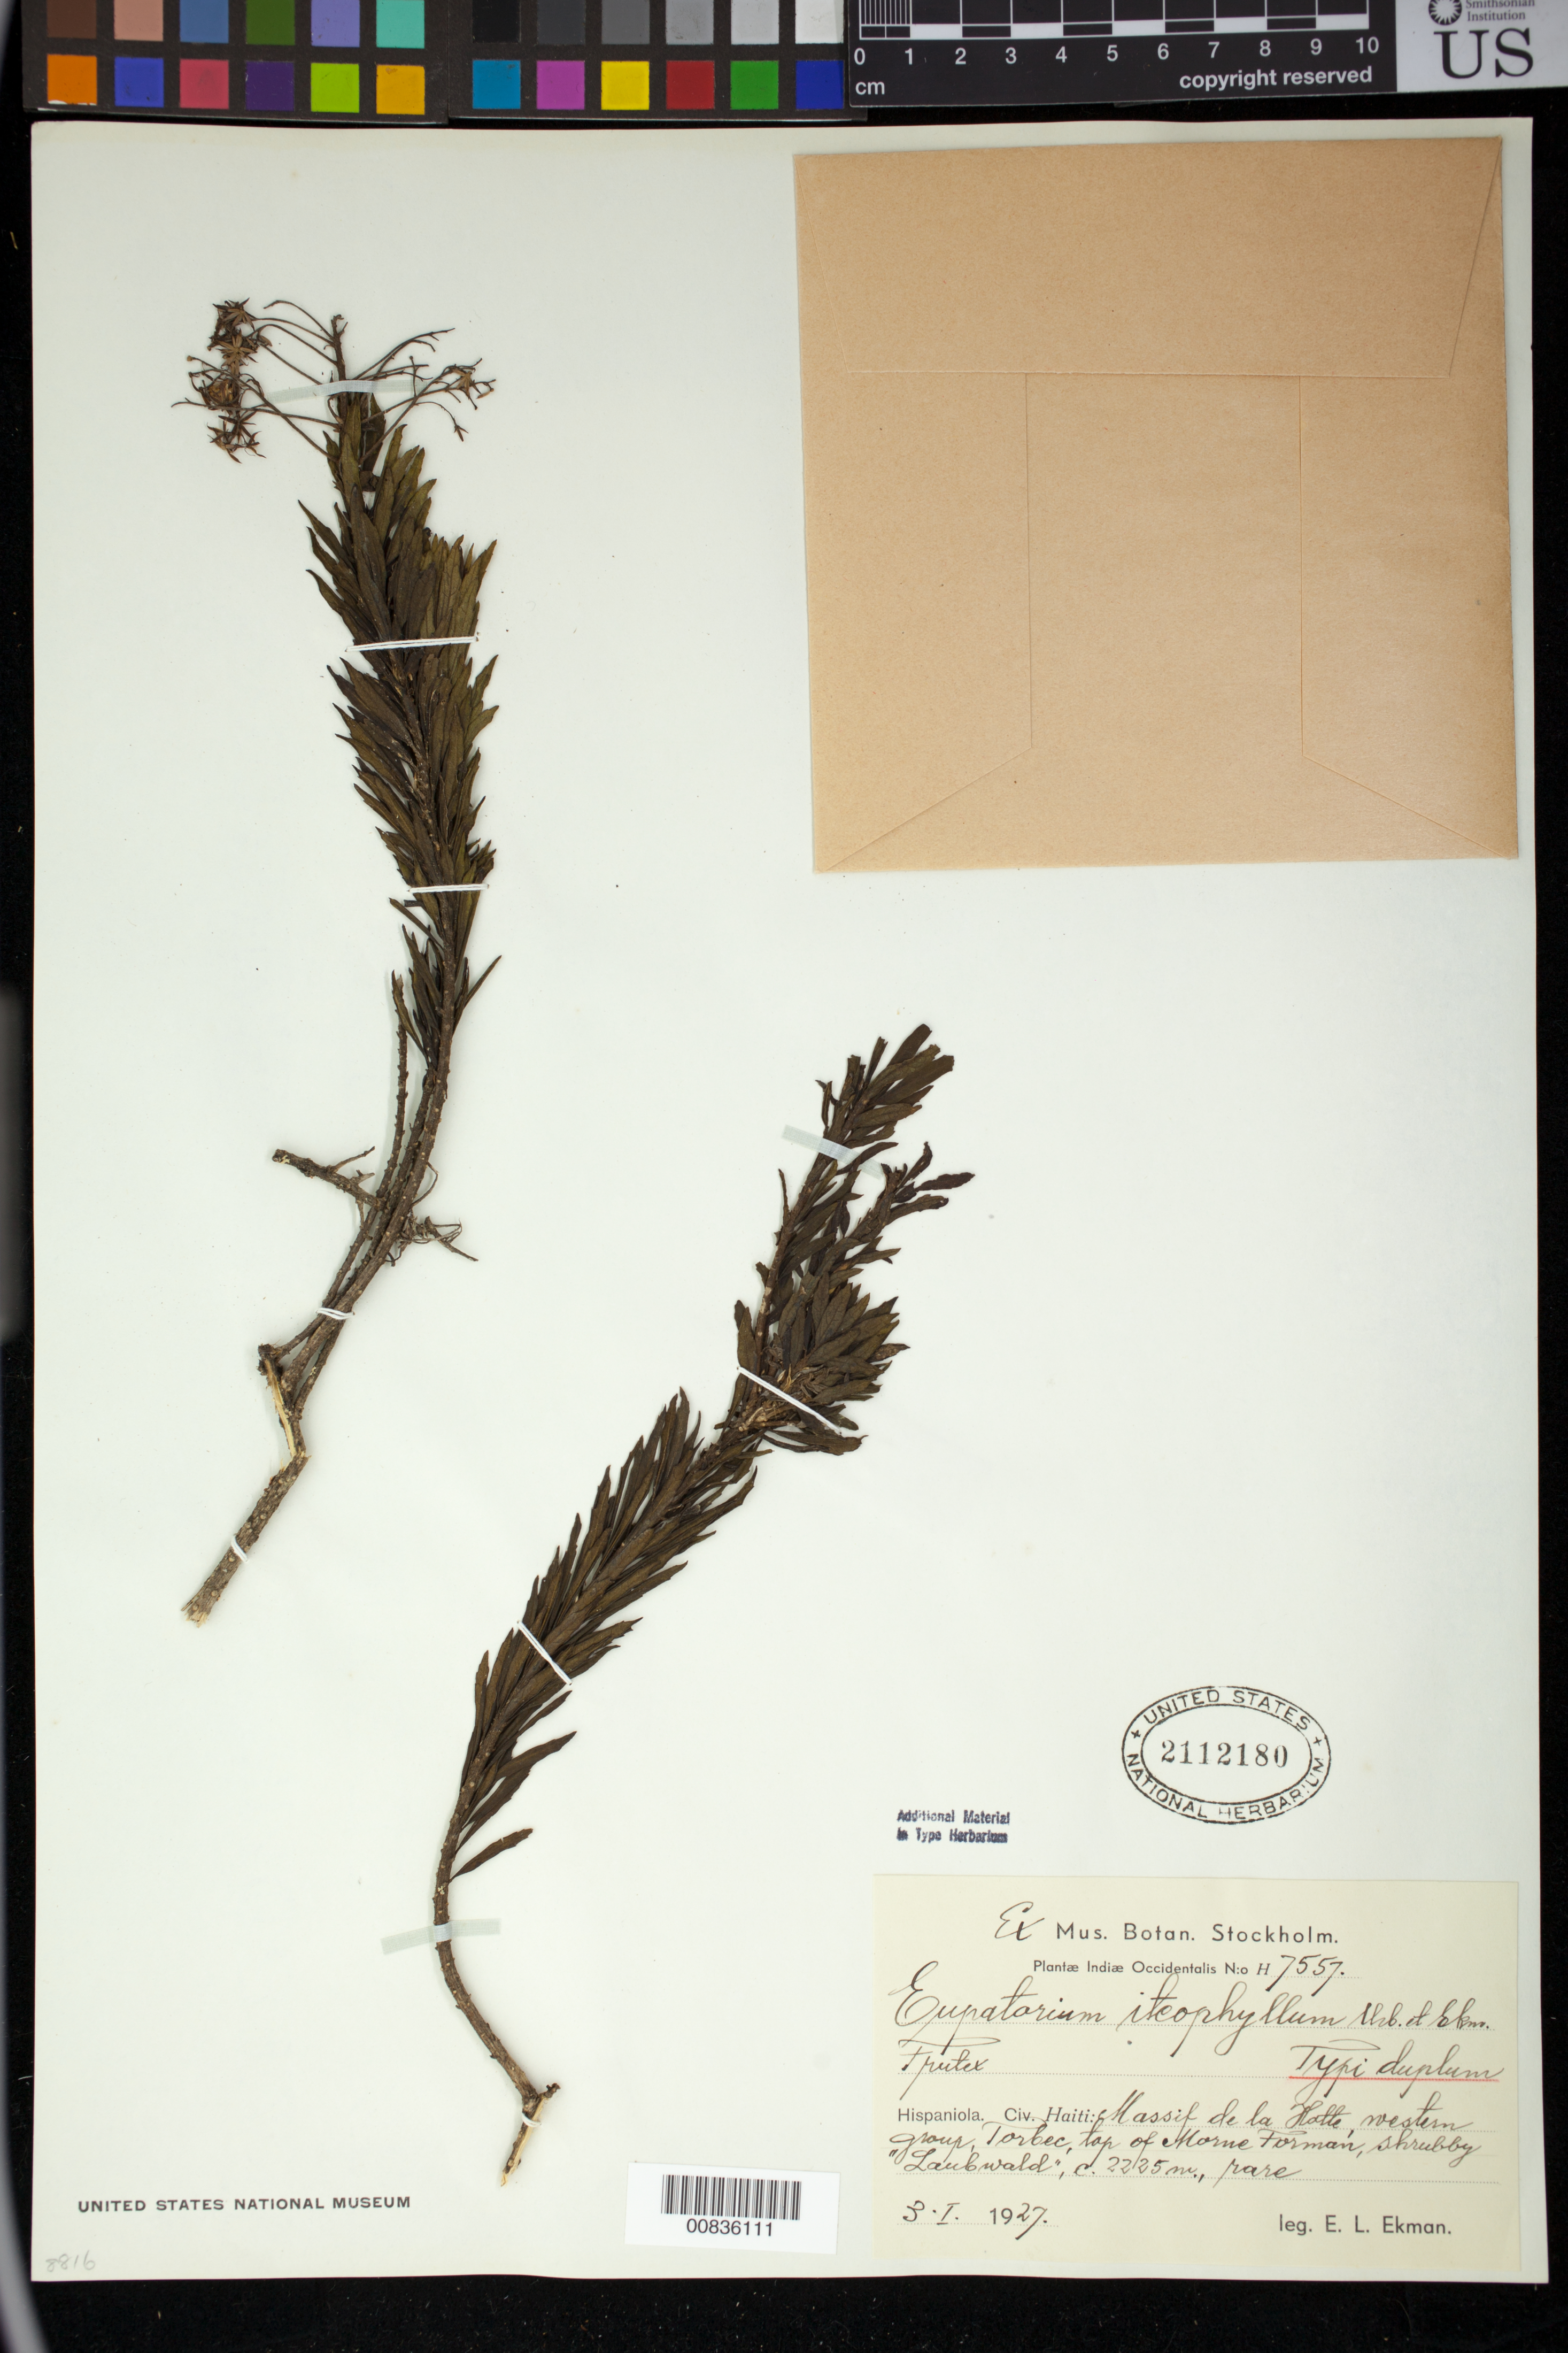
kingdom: Plantae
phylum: Tracheophyta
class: Magnoliopsida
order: Asterales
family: Asteraceae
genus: Eupatorium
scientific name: Eupatorium iteophyllum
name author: Urb. & Ekman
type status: Isotype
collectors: E. L. Ekman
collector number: H 7557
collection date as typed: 03 Jan 1927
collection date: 1927-01-03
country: Haiti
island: Hispaniola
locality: Massif de la Hotte, western group, Torbec, top of Morne Forman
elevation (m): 2225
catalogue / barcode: US 2112180